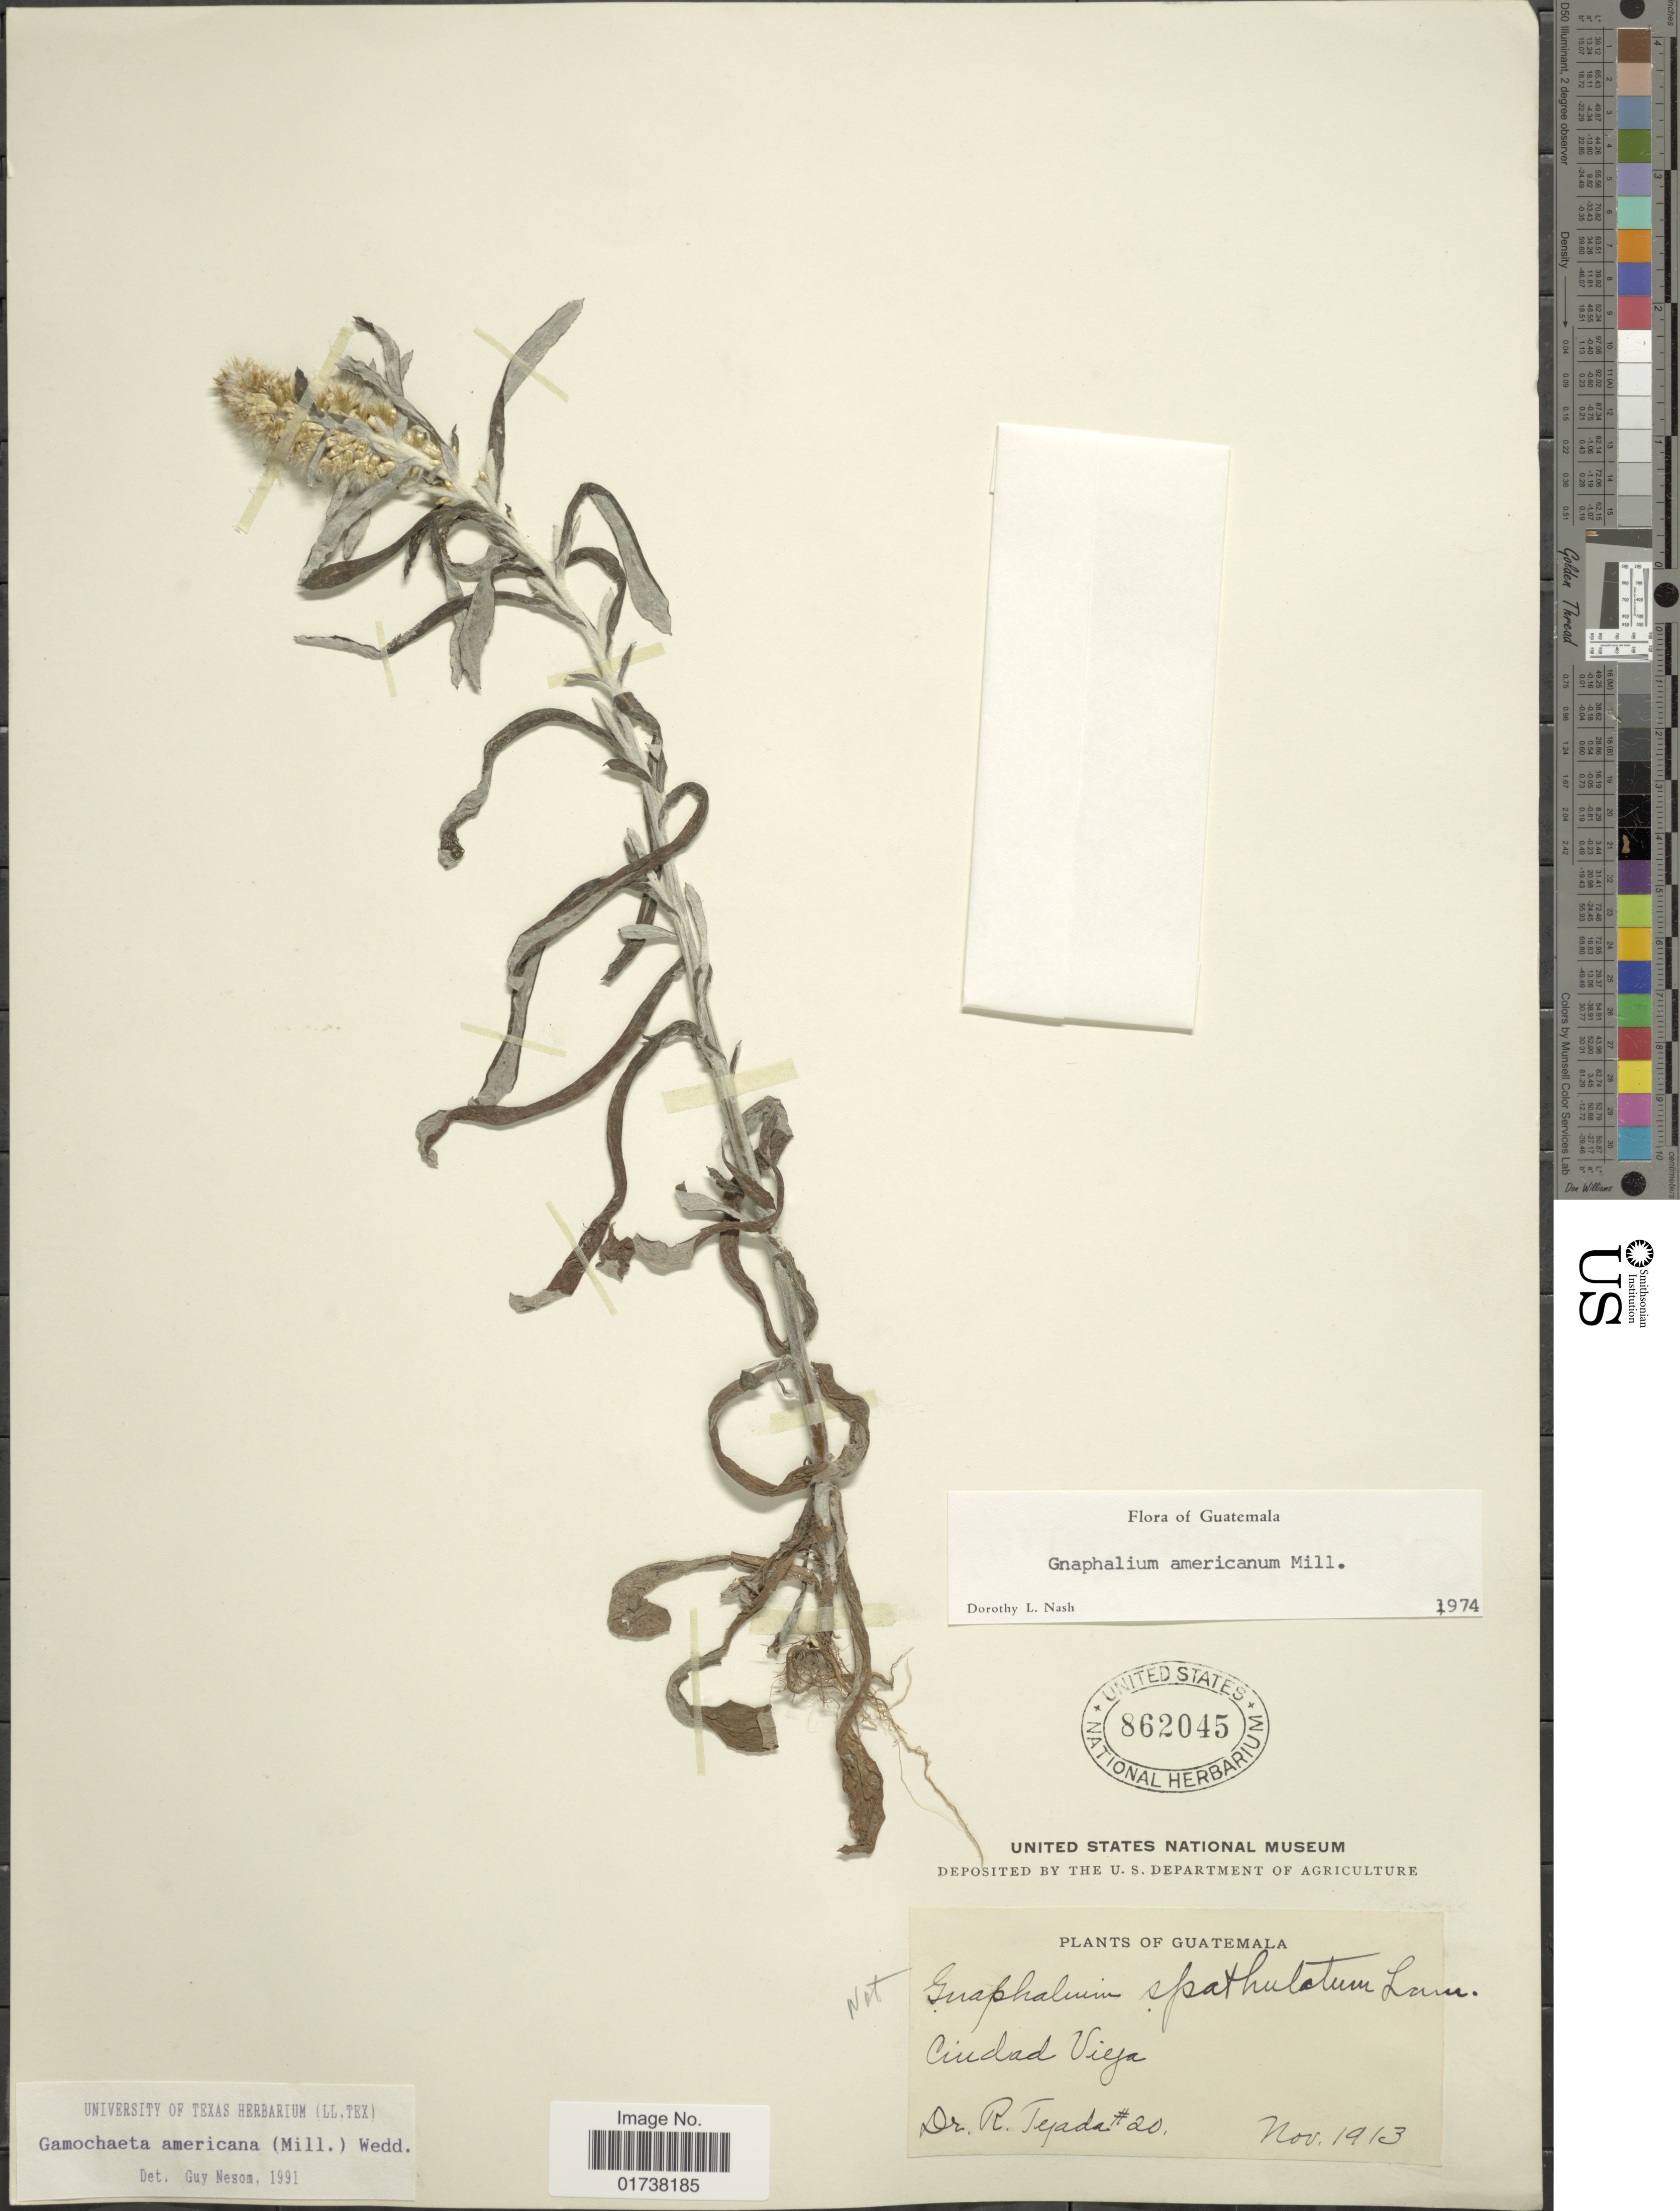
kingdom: Plantae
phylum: Tracheophyta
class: Magnoliopsida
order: Asterales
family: Asteraceae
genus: Gamochaeta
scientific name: Gamochaeta americana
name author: (Mill.) Wedd.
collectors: R. Tejada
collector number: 20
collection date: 1913-11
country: Guatemala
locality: Ciudad Vieja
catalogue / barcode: US 862045